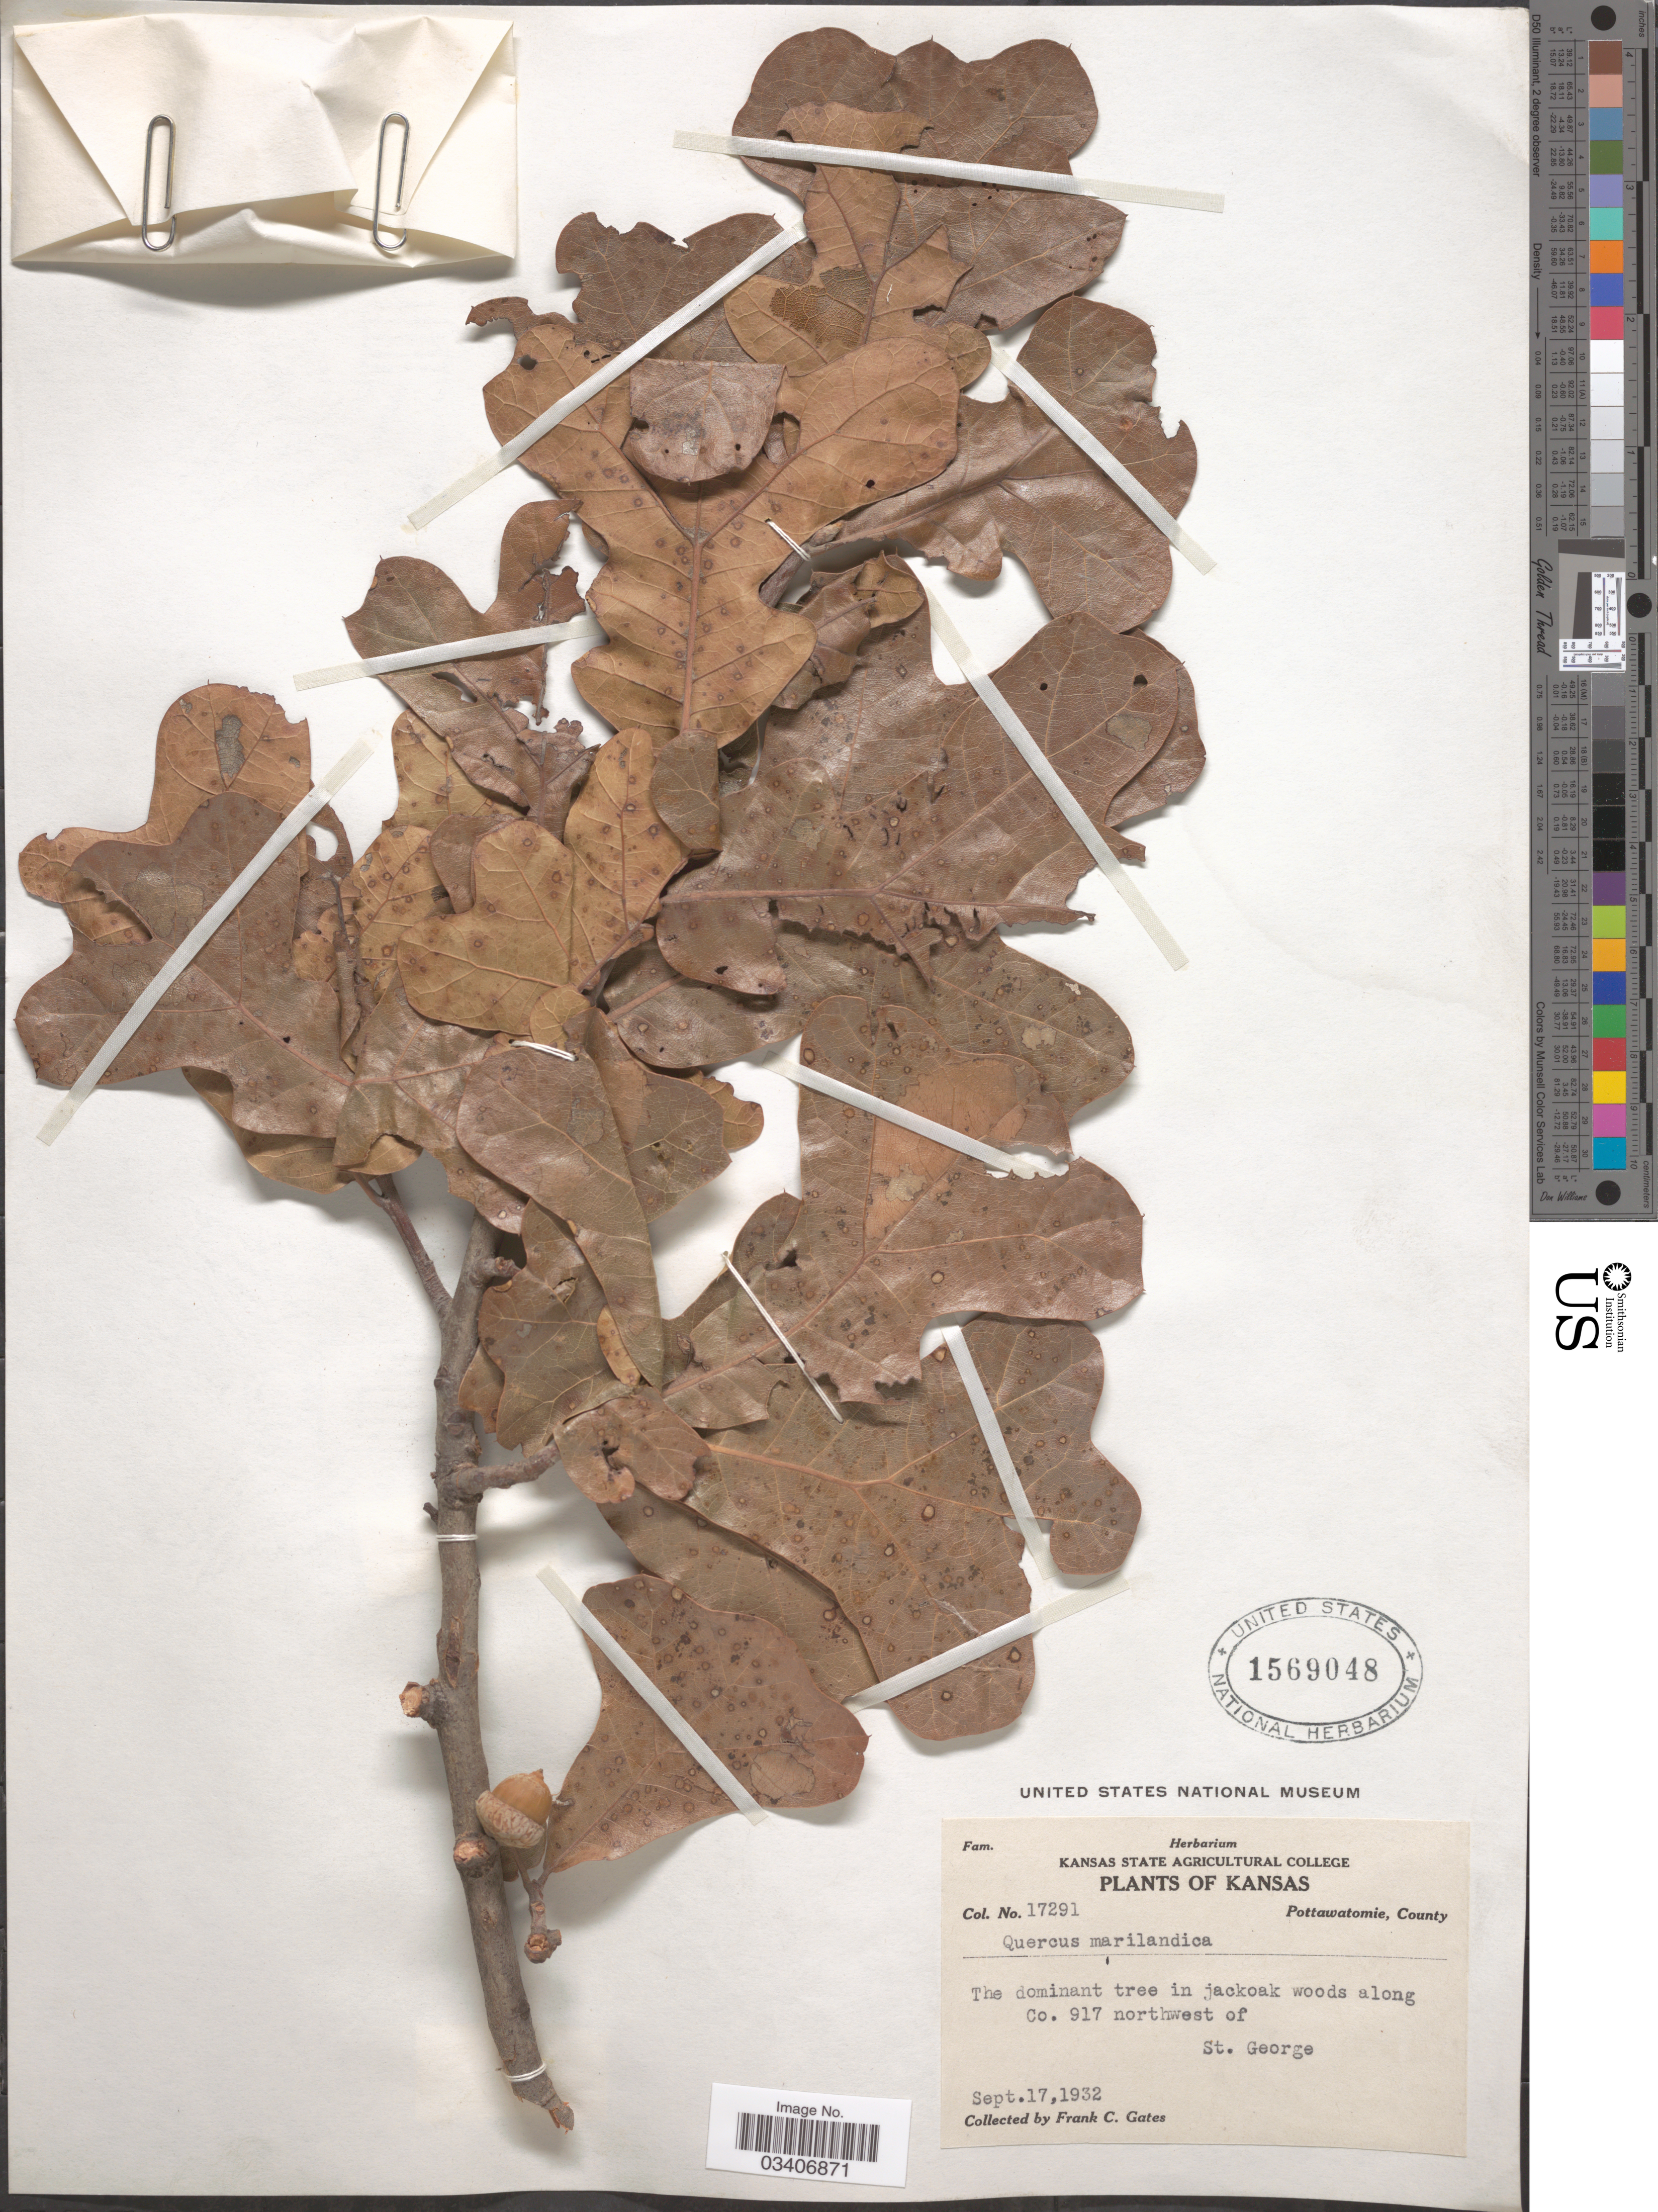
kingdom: Plantae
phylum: Tracheophyta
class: Magnoliopsida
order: Fagales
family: Fagaceae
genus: Quercus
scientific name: Quercus marilandica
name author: (L.) Münchh.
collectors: F. C. Gates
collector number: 17291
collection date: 1932-09-17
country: United States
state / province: Kansas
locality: Pottawatomie, County. Along Co. 917 northwest of St. George.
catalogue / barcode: US 1569048